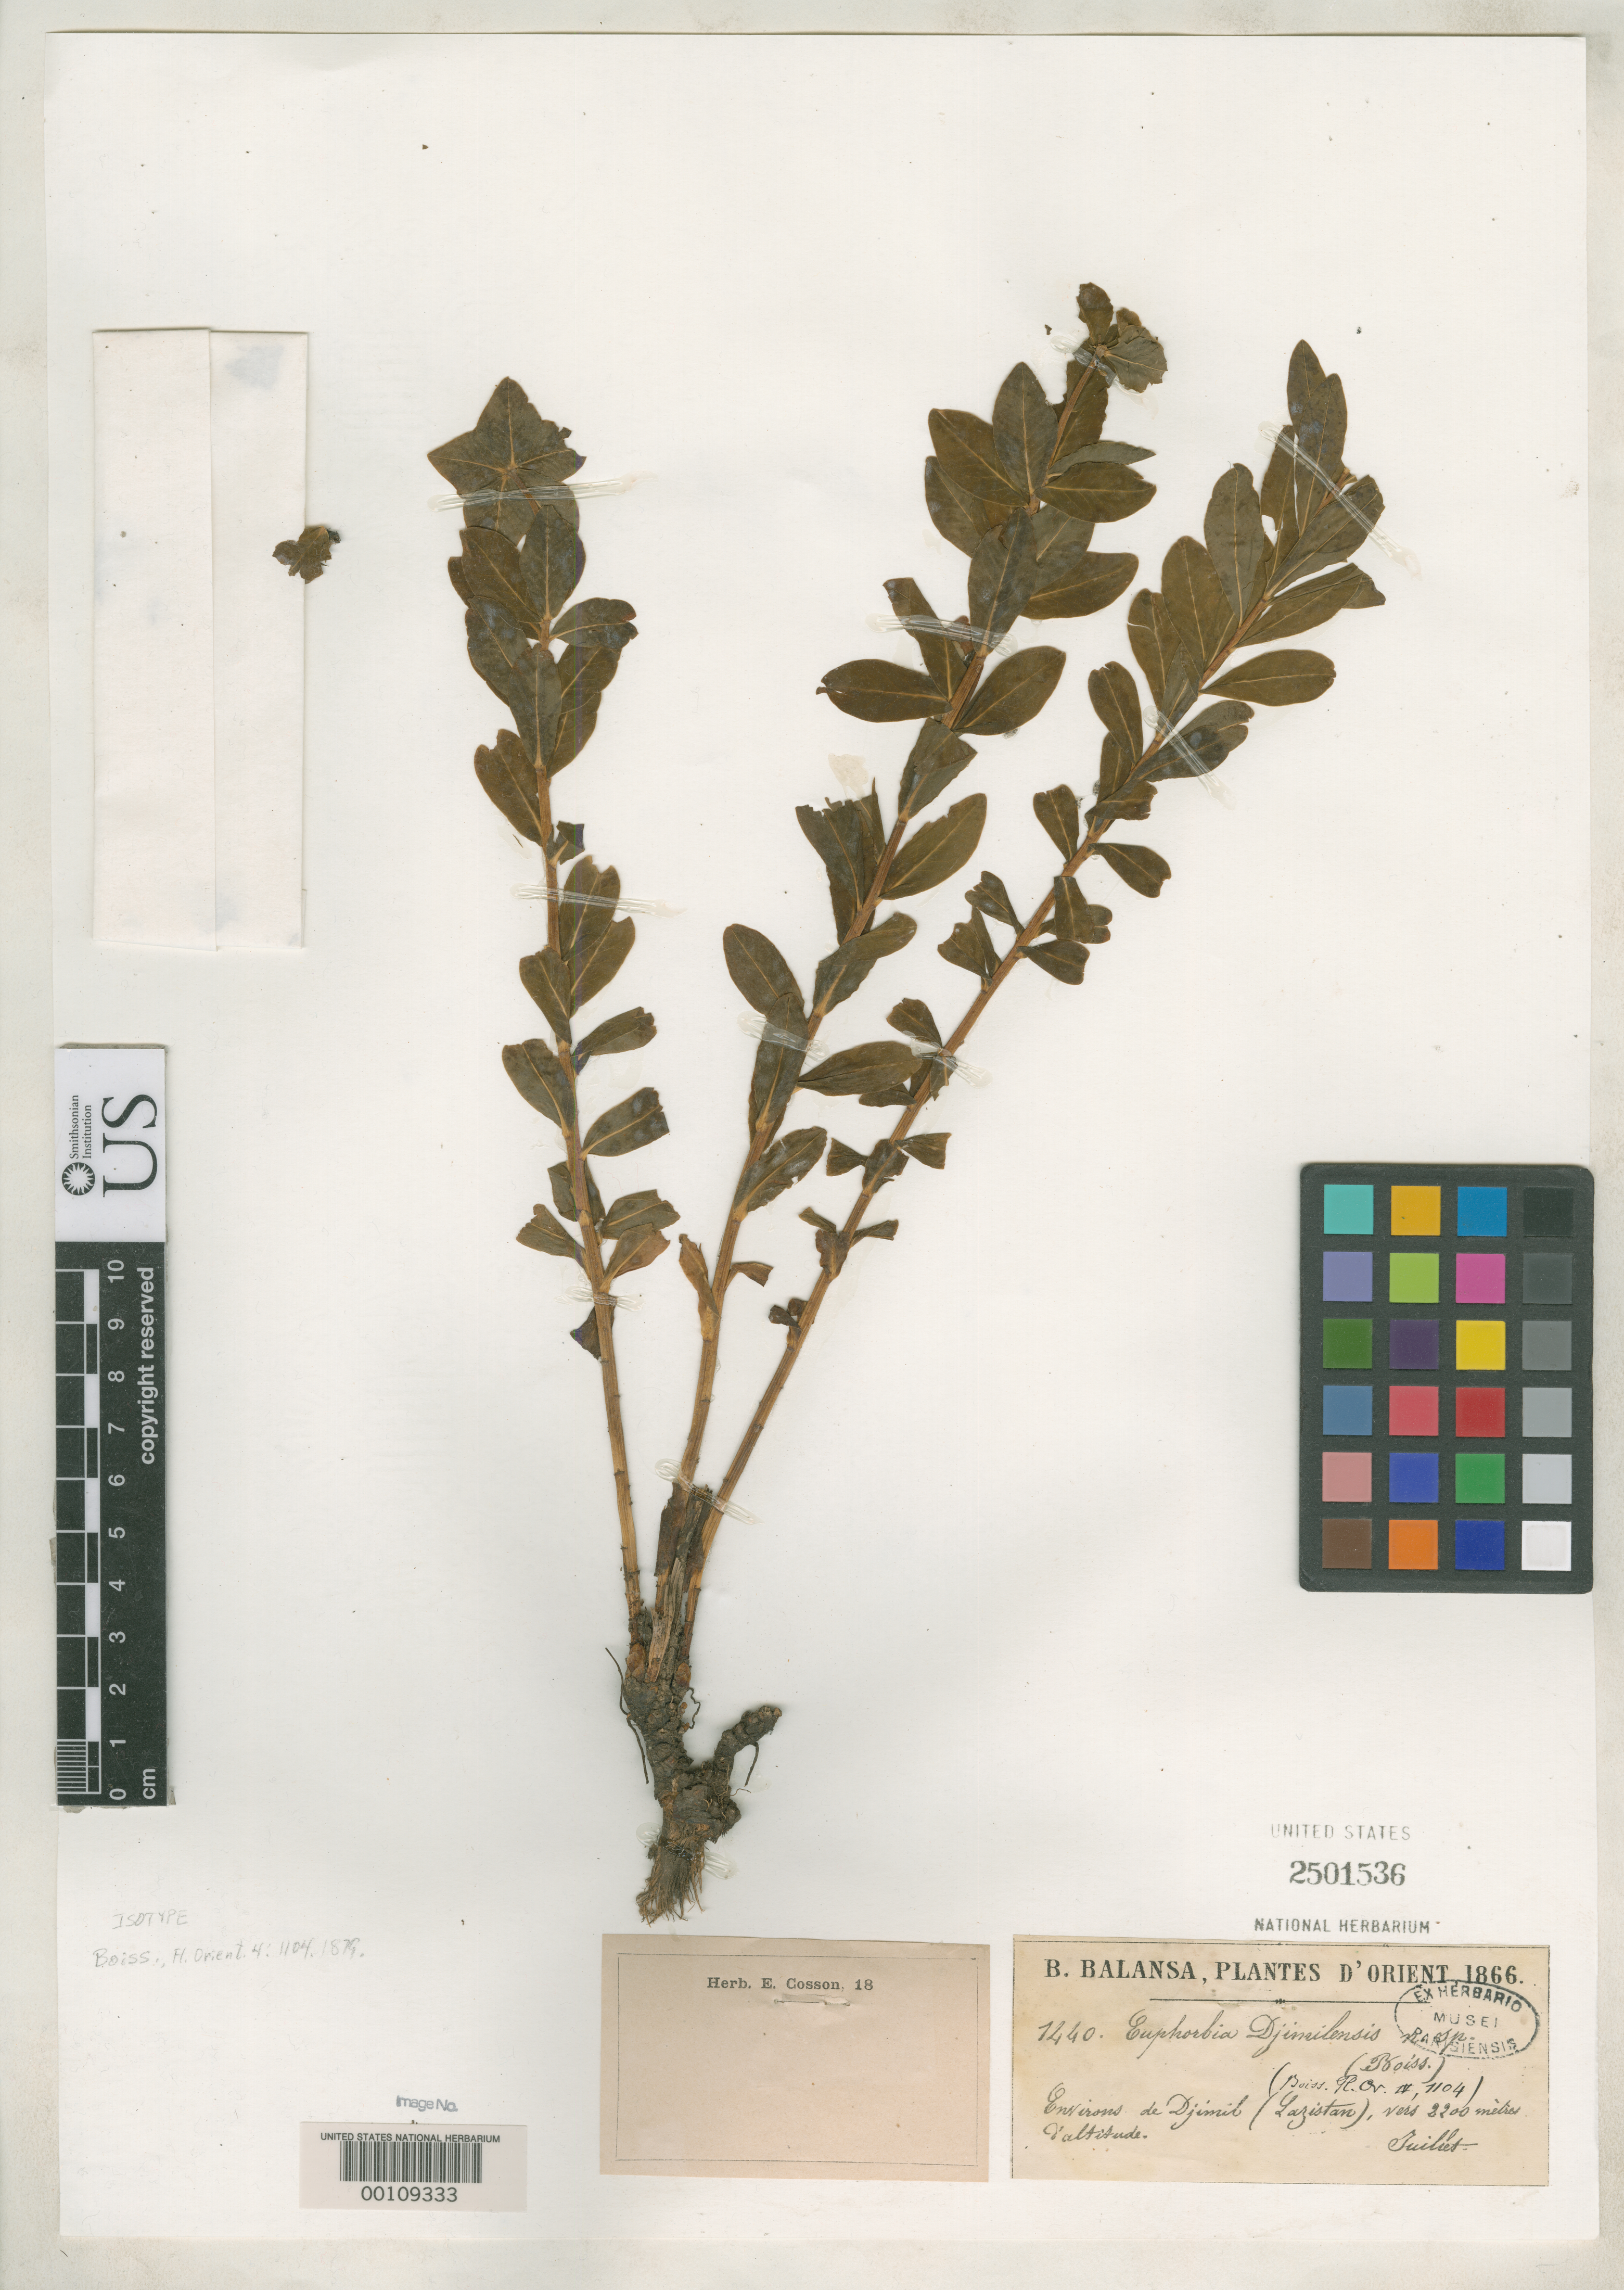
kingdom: Plantae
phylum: Tracheophyta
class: Magnoliopsida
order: Malpighiales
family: Euphorbiaceae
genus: Euphorbia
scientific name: Euphorbia djimilensis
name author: Boiss.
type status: Isotype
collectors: B. Balansa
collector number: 1440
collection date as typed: Jul 1866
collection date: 1866-07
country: Turkey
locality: Lazistan, Djimil.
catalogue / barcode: US 2501536